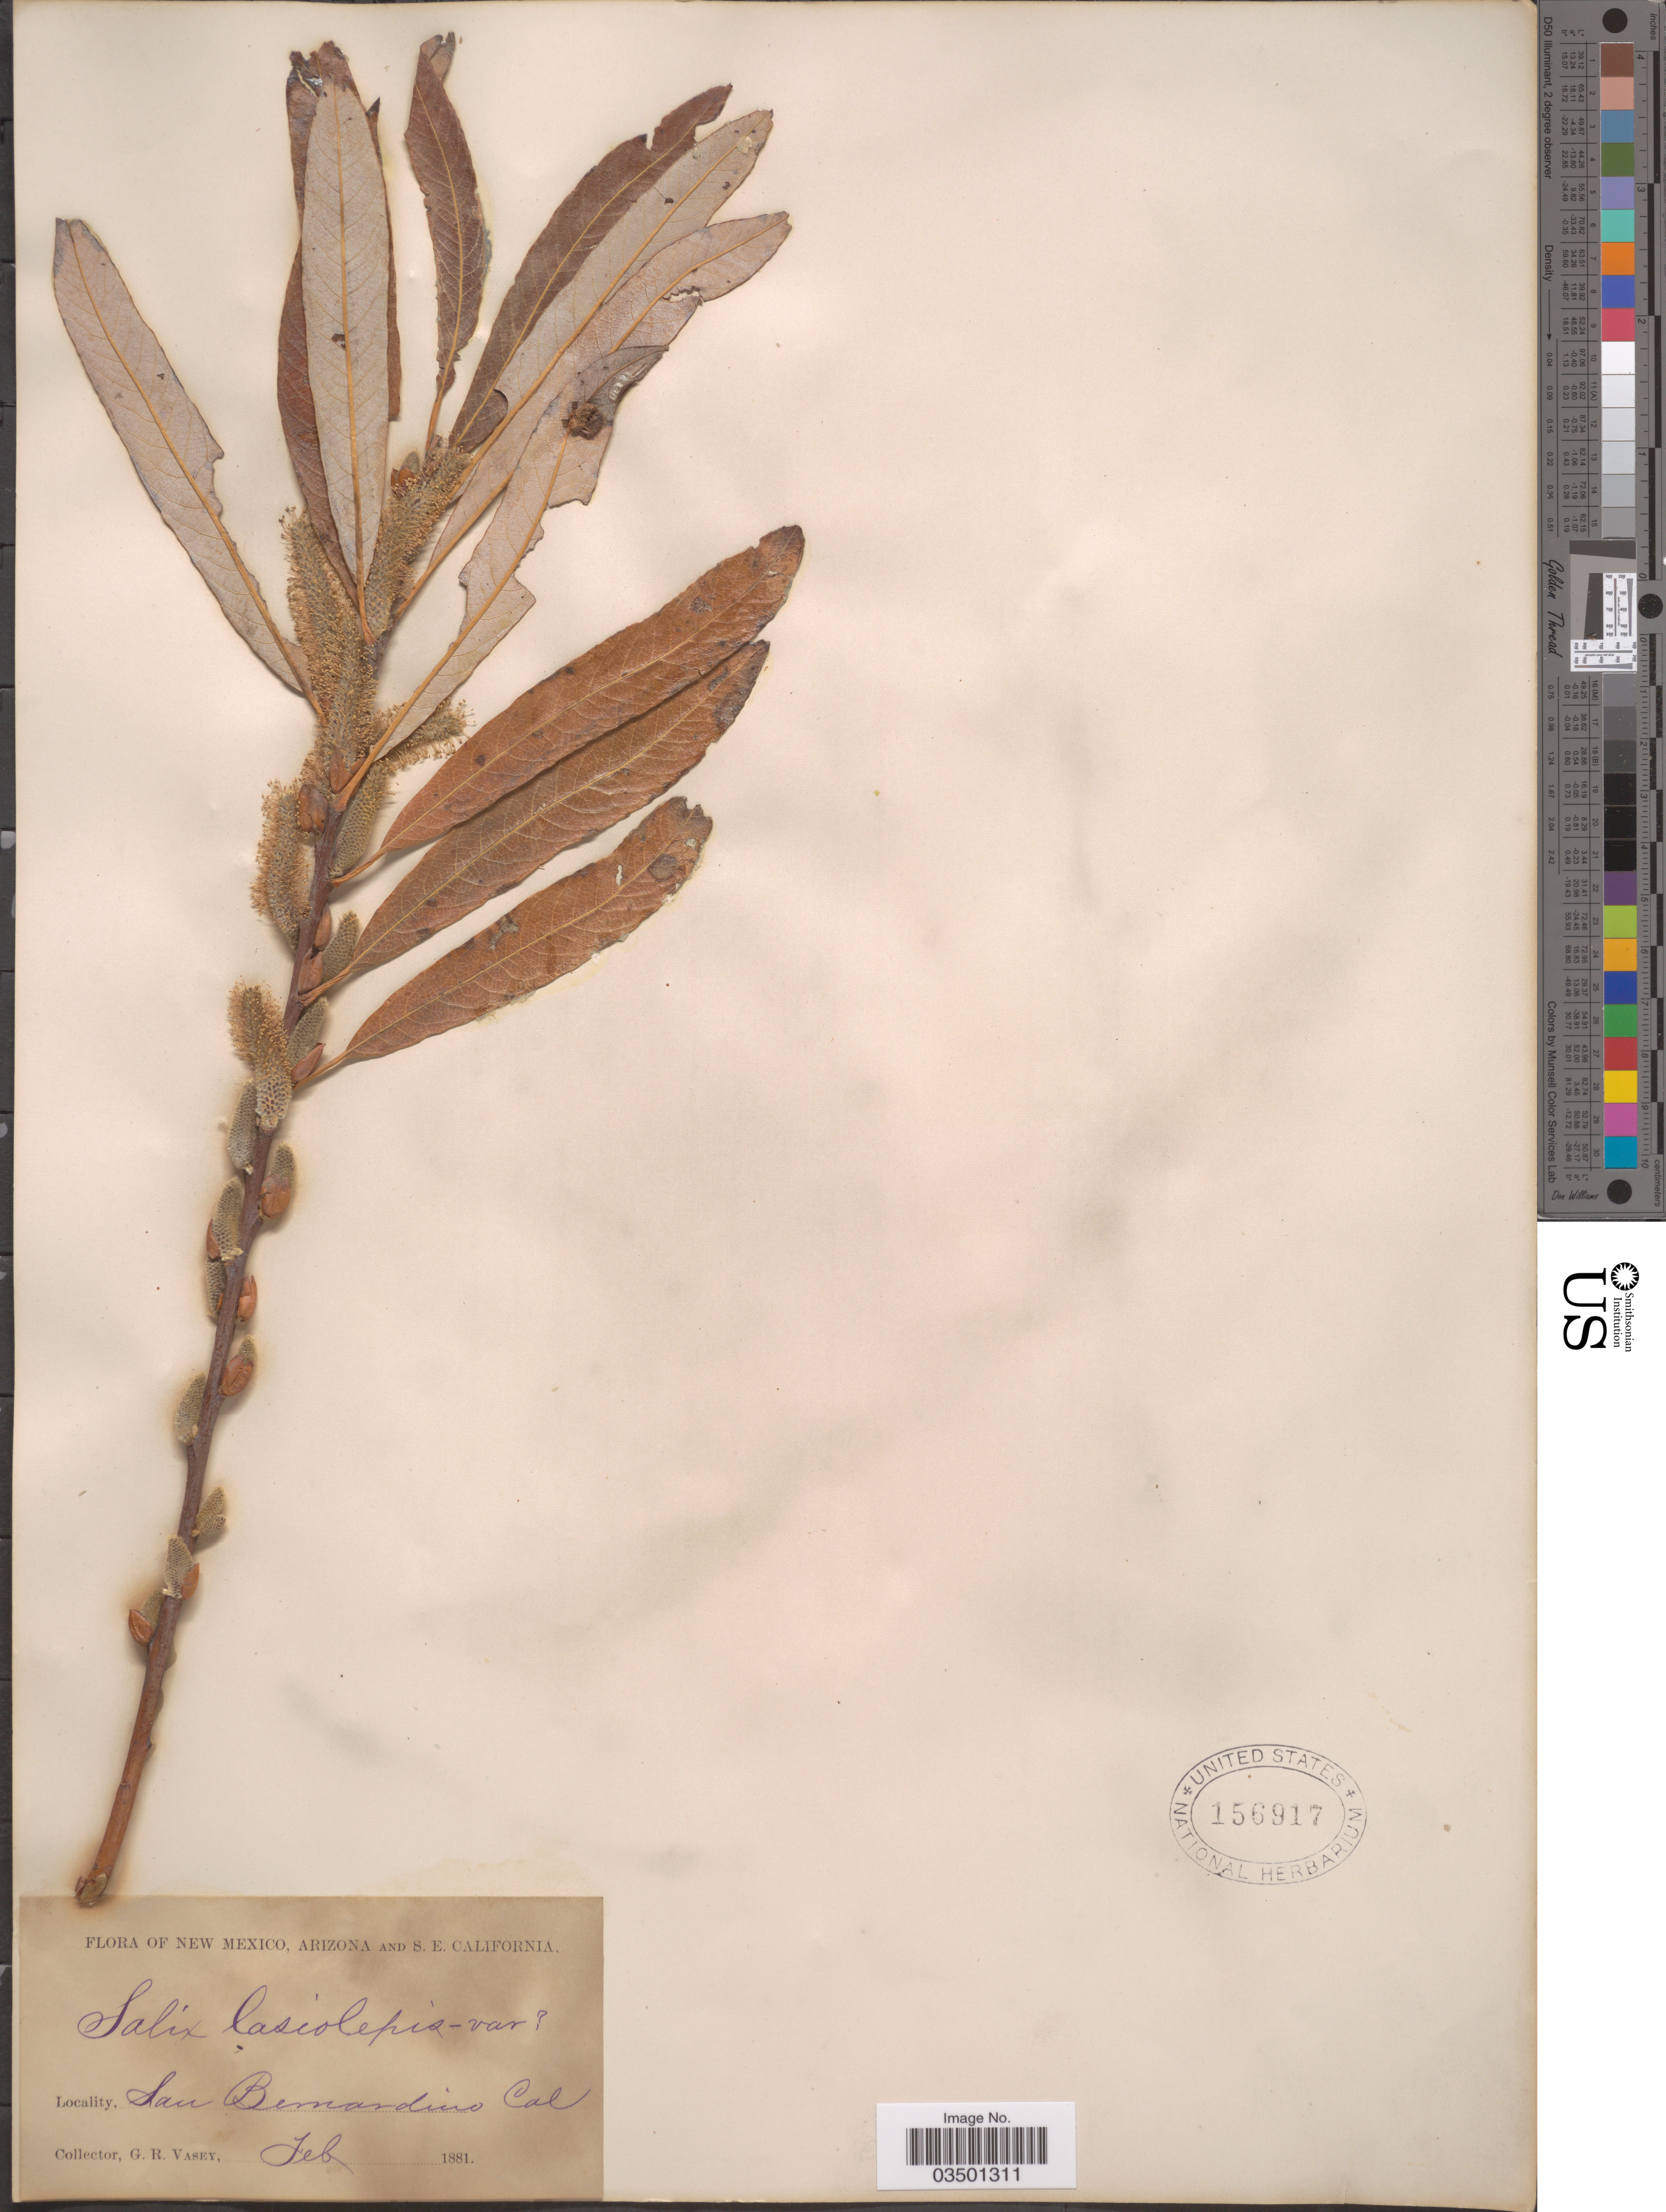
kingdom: Plantae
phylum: Tracheophyta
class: Magnoliopsida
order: Malpighiales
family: Salicaceae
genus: Salix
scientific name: Salix lasiolepis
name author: Benth.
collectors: G. R. Vasey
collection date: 1881-02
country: United States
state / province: California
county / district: San Bernardino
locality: S. E. California. San Bernardino.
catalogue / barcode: US 156917